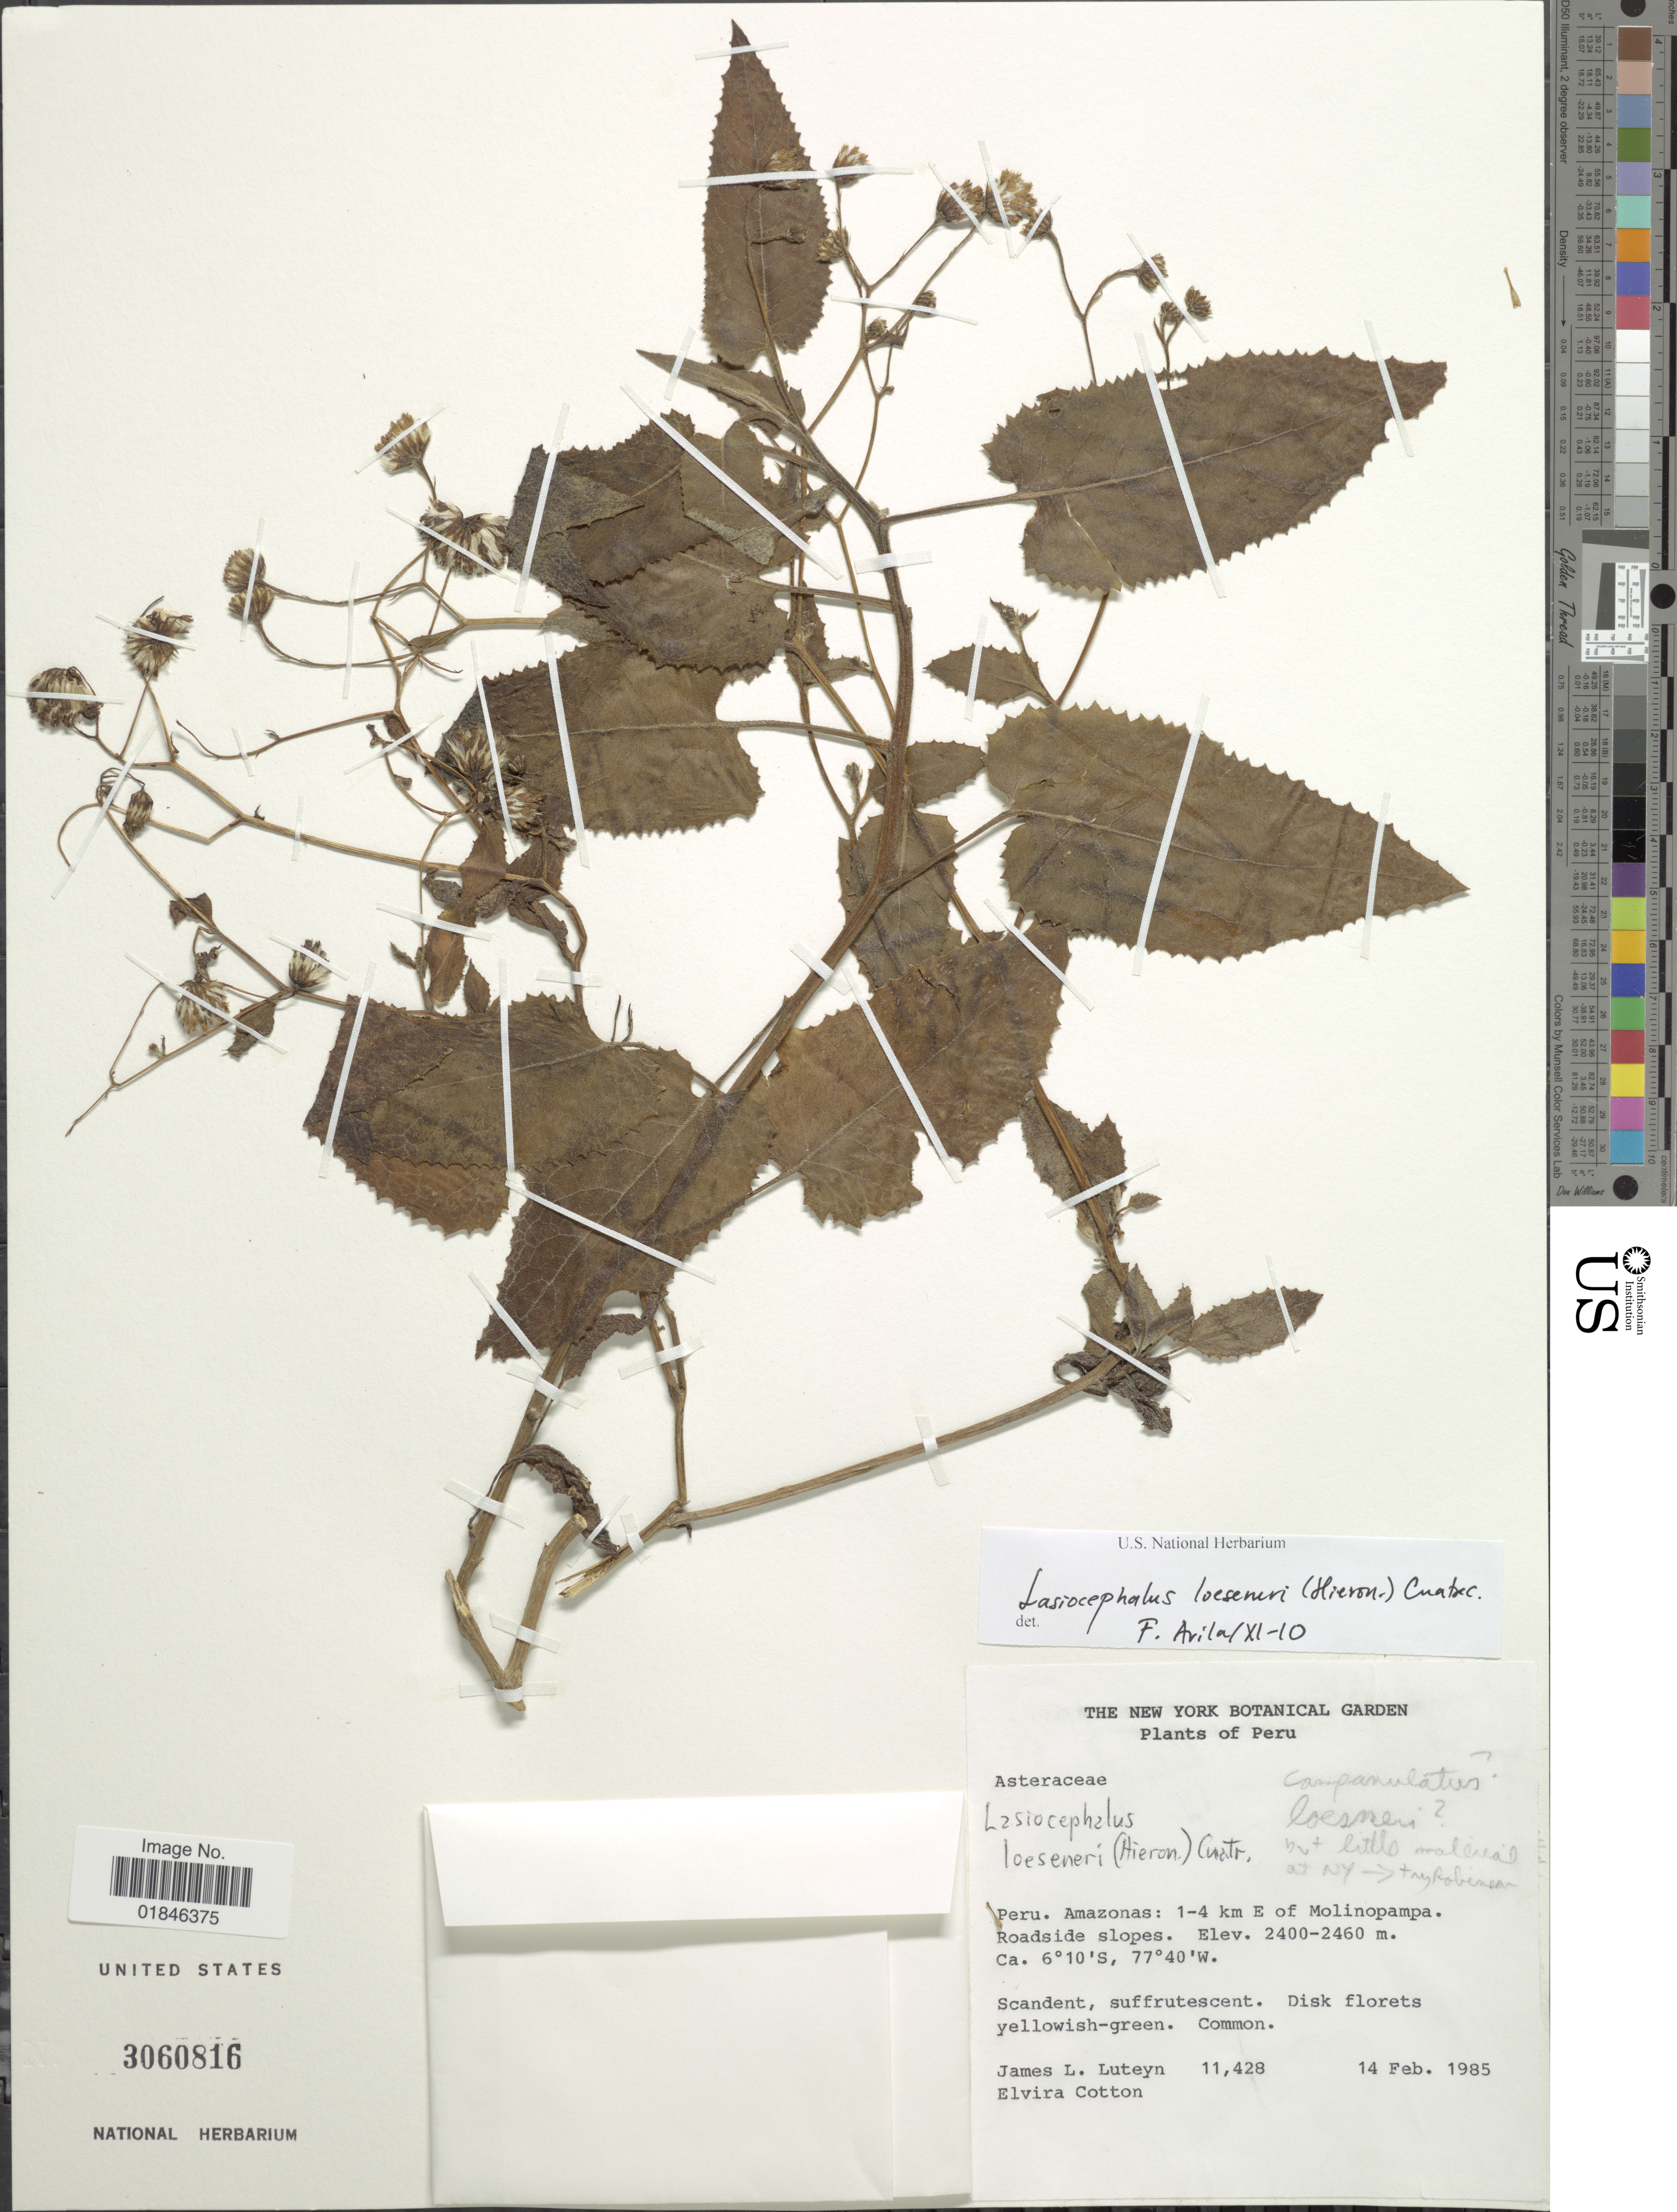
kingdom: Plantae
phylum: Tracheophyta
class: Magnoliopsida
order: Asterales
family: Asteraceae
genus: Senecio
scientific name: Senecio betonicifolius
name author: DC.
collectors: J. L. Luteyn & E. Cotton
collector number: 11428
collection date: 1985-02-14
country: Peru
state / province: Amazonas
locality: Peru. Amazonas: 1-4 km E of Molinopampa. Roadside slopes.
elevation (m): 2400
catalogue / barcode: US 3060816